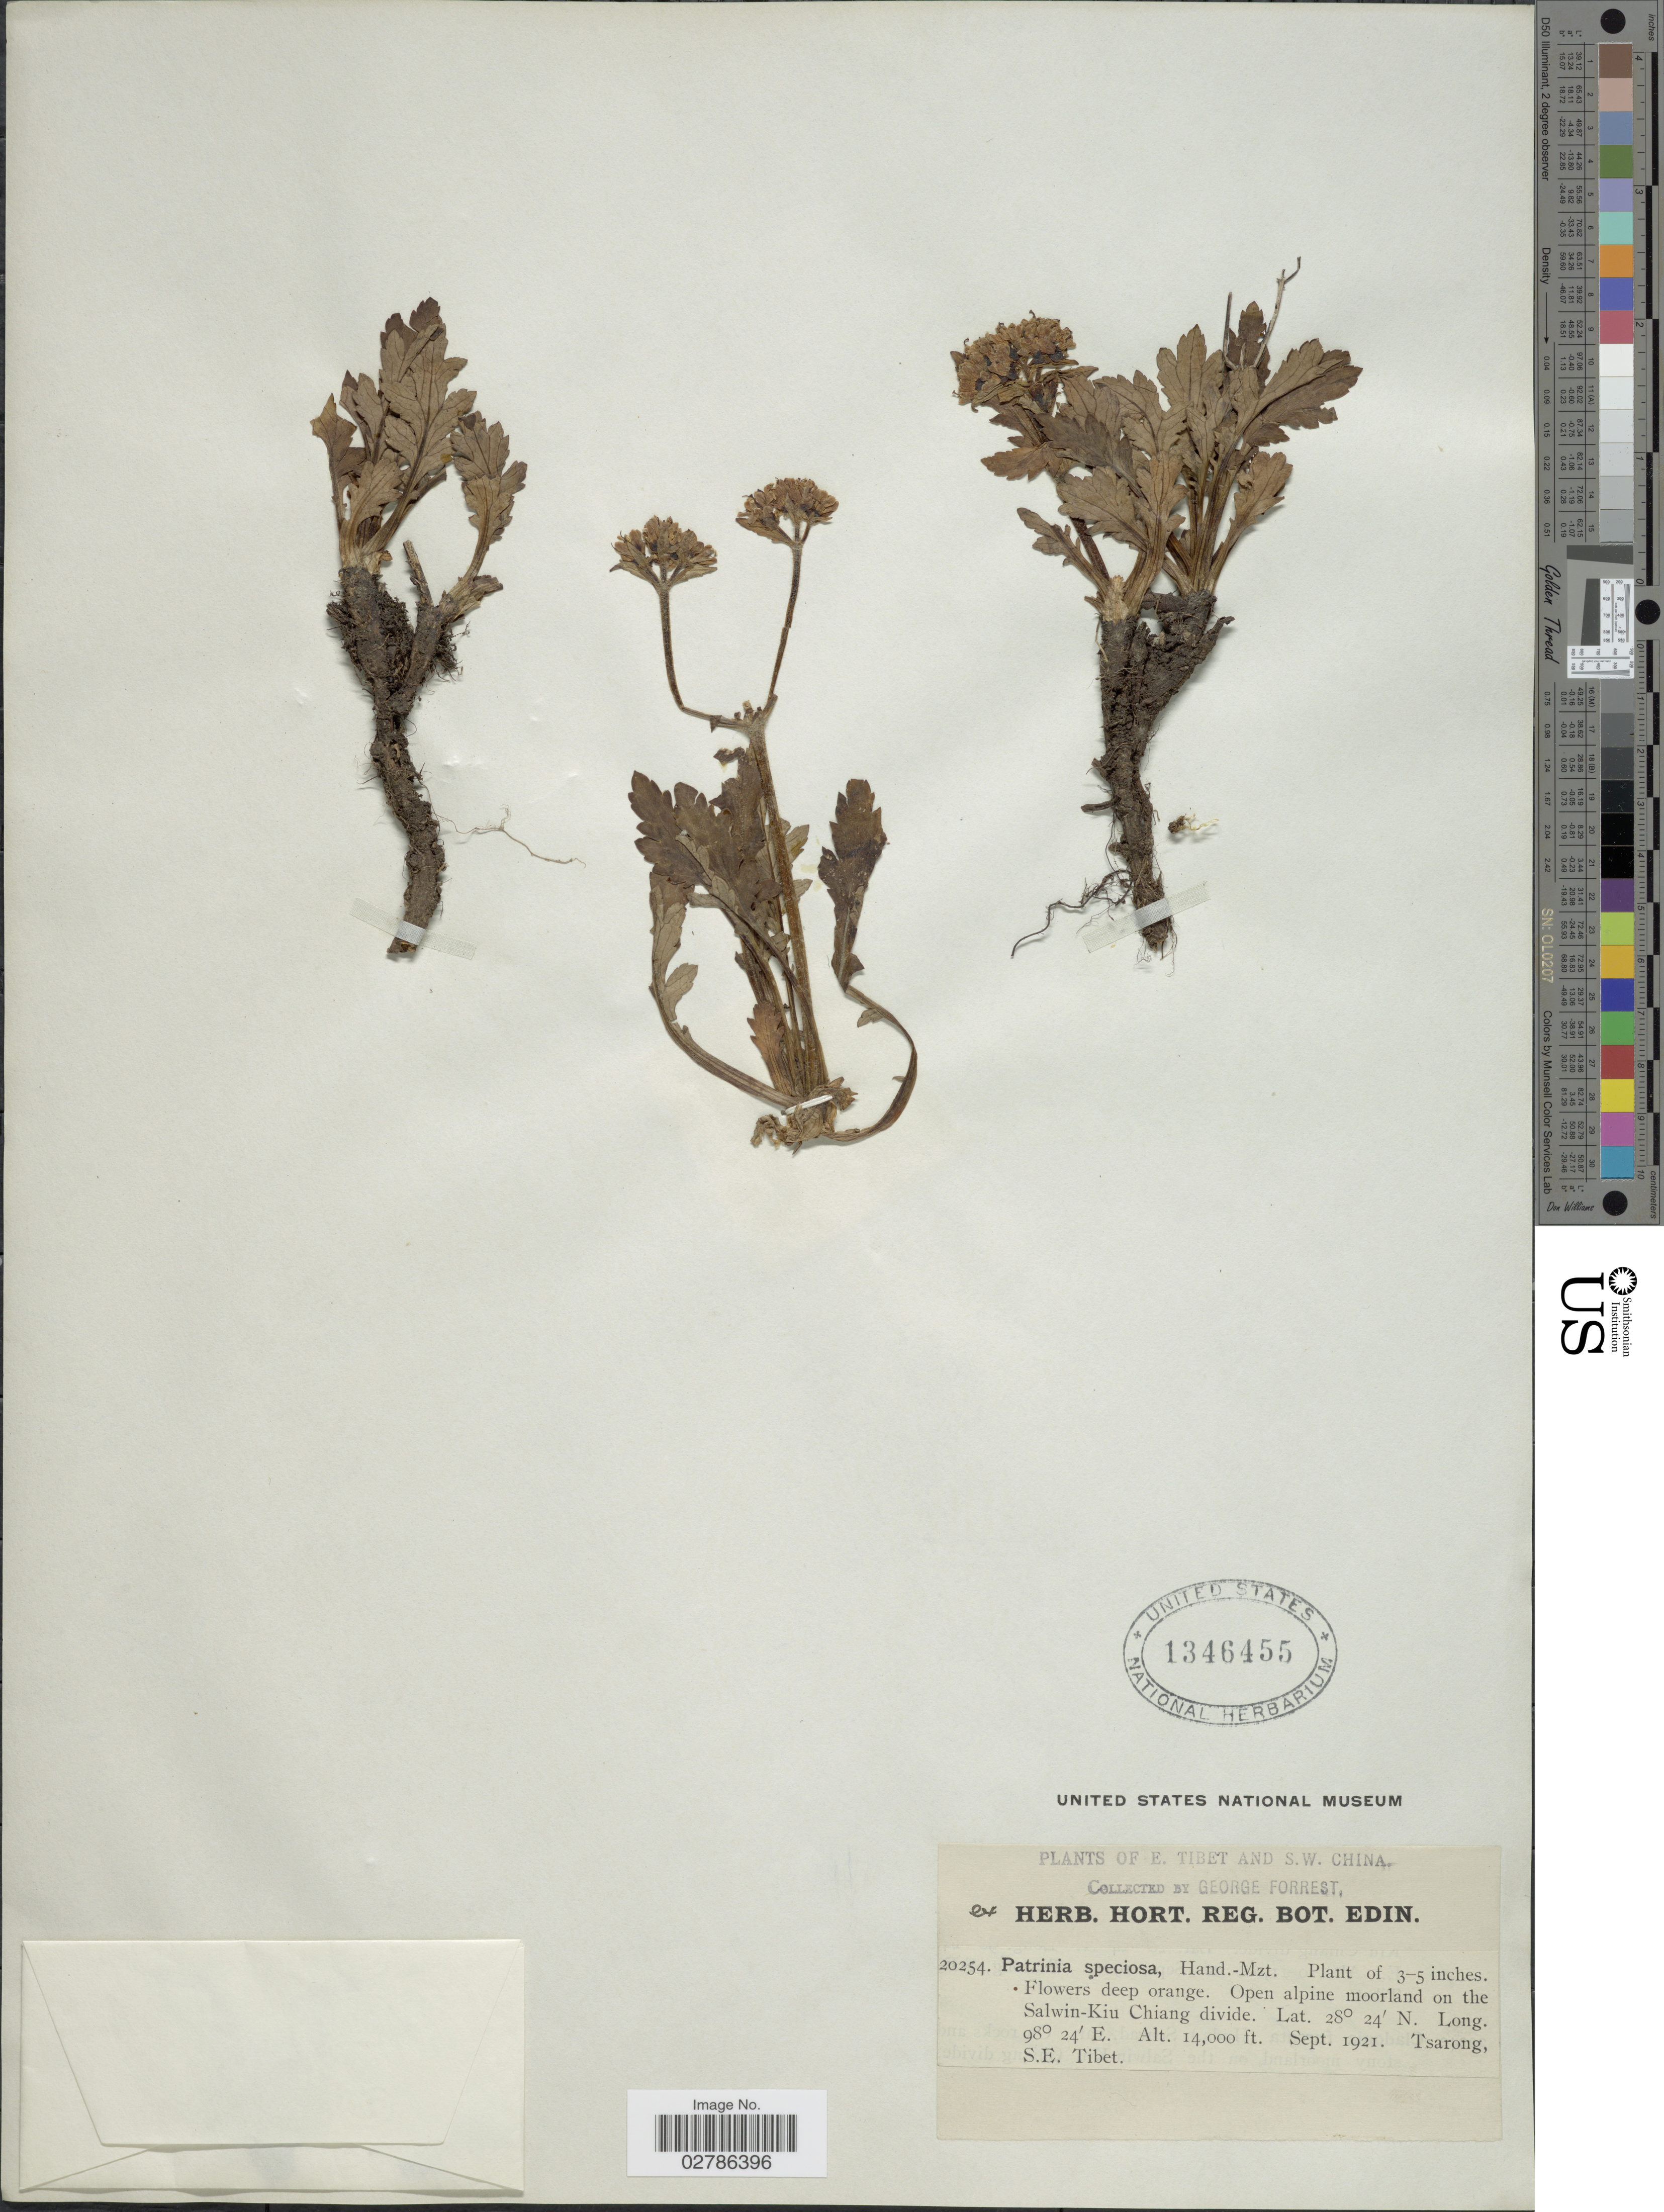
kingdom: Plantae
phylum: Tracheophyta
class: Magnoliopsida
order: Dipsacales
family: Caprifoliaceae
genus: Patrinia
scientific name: Patrinia speciosa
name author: Hand.-Mazz.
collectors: G. Forrest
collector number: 20254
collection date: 1921-09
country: China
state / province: Xizang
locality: E. Tibet and S.W. China. Open alpine moorland on the Salwin-Kiu Chiang divide, Tsarong, S.E. Tibet.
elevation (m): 4267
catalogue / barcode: US 1346455